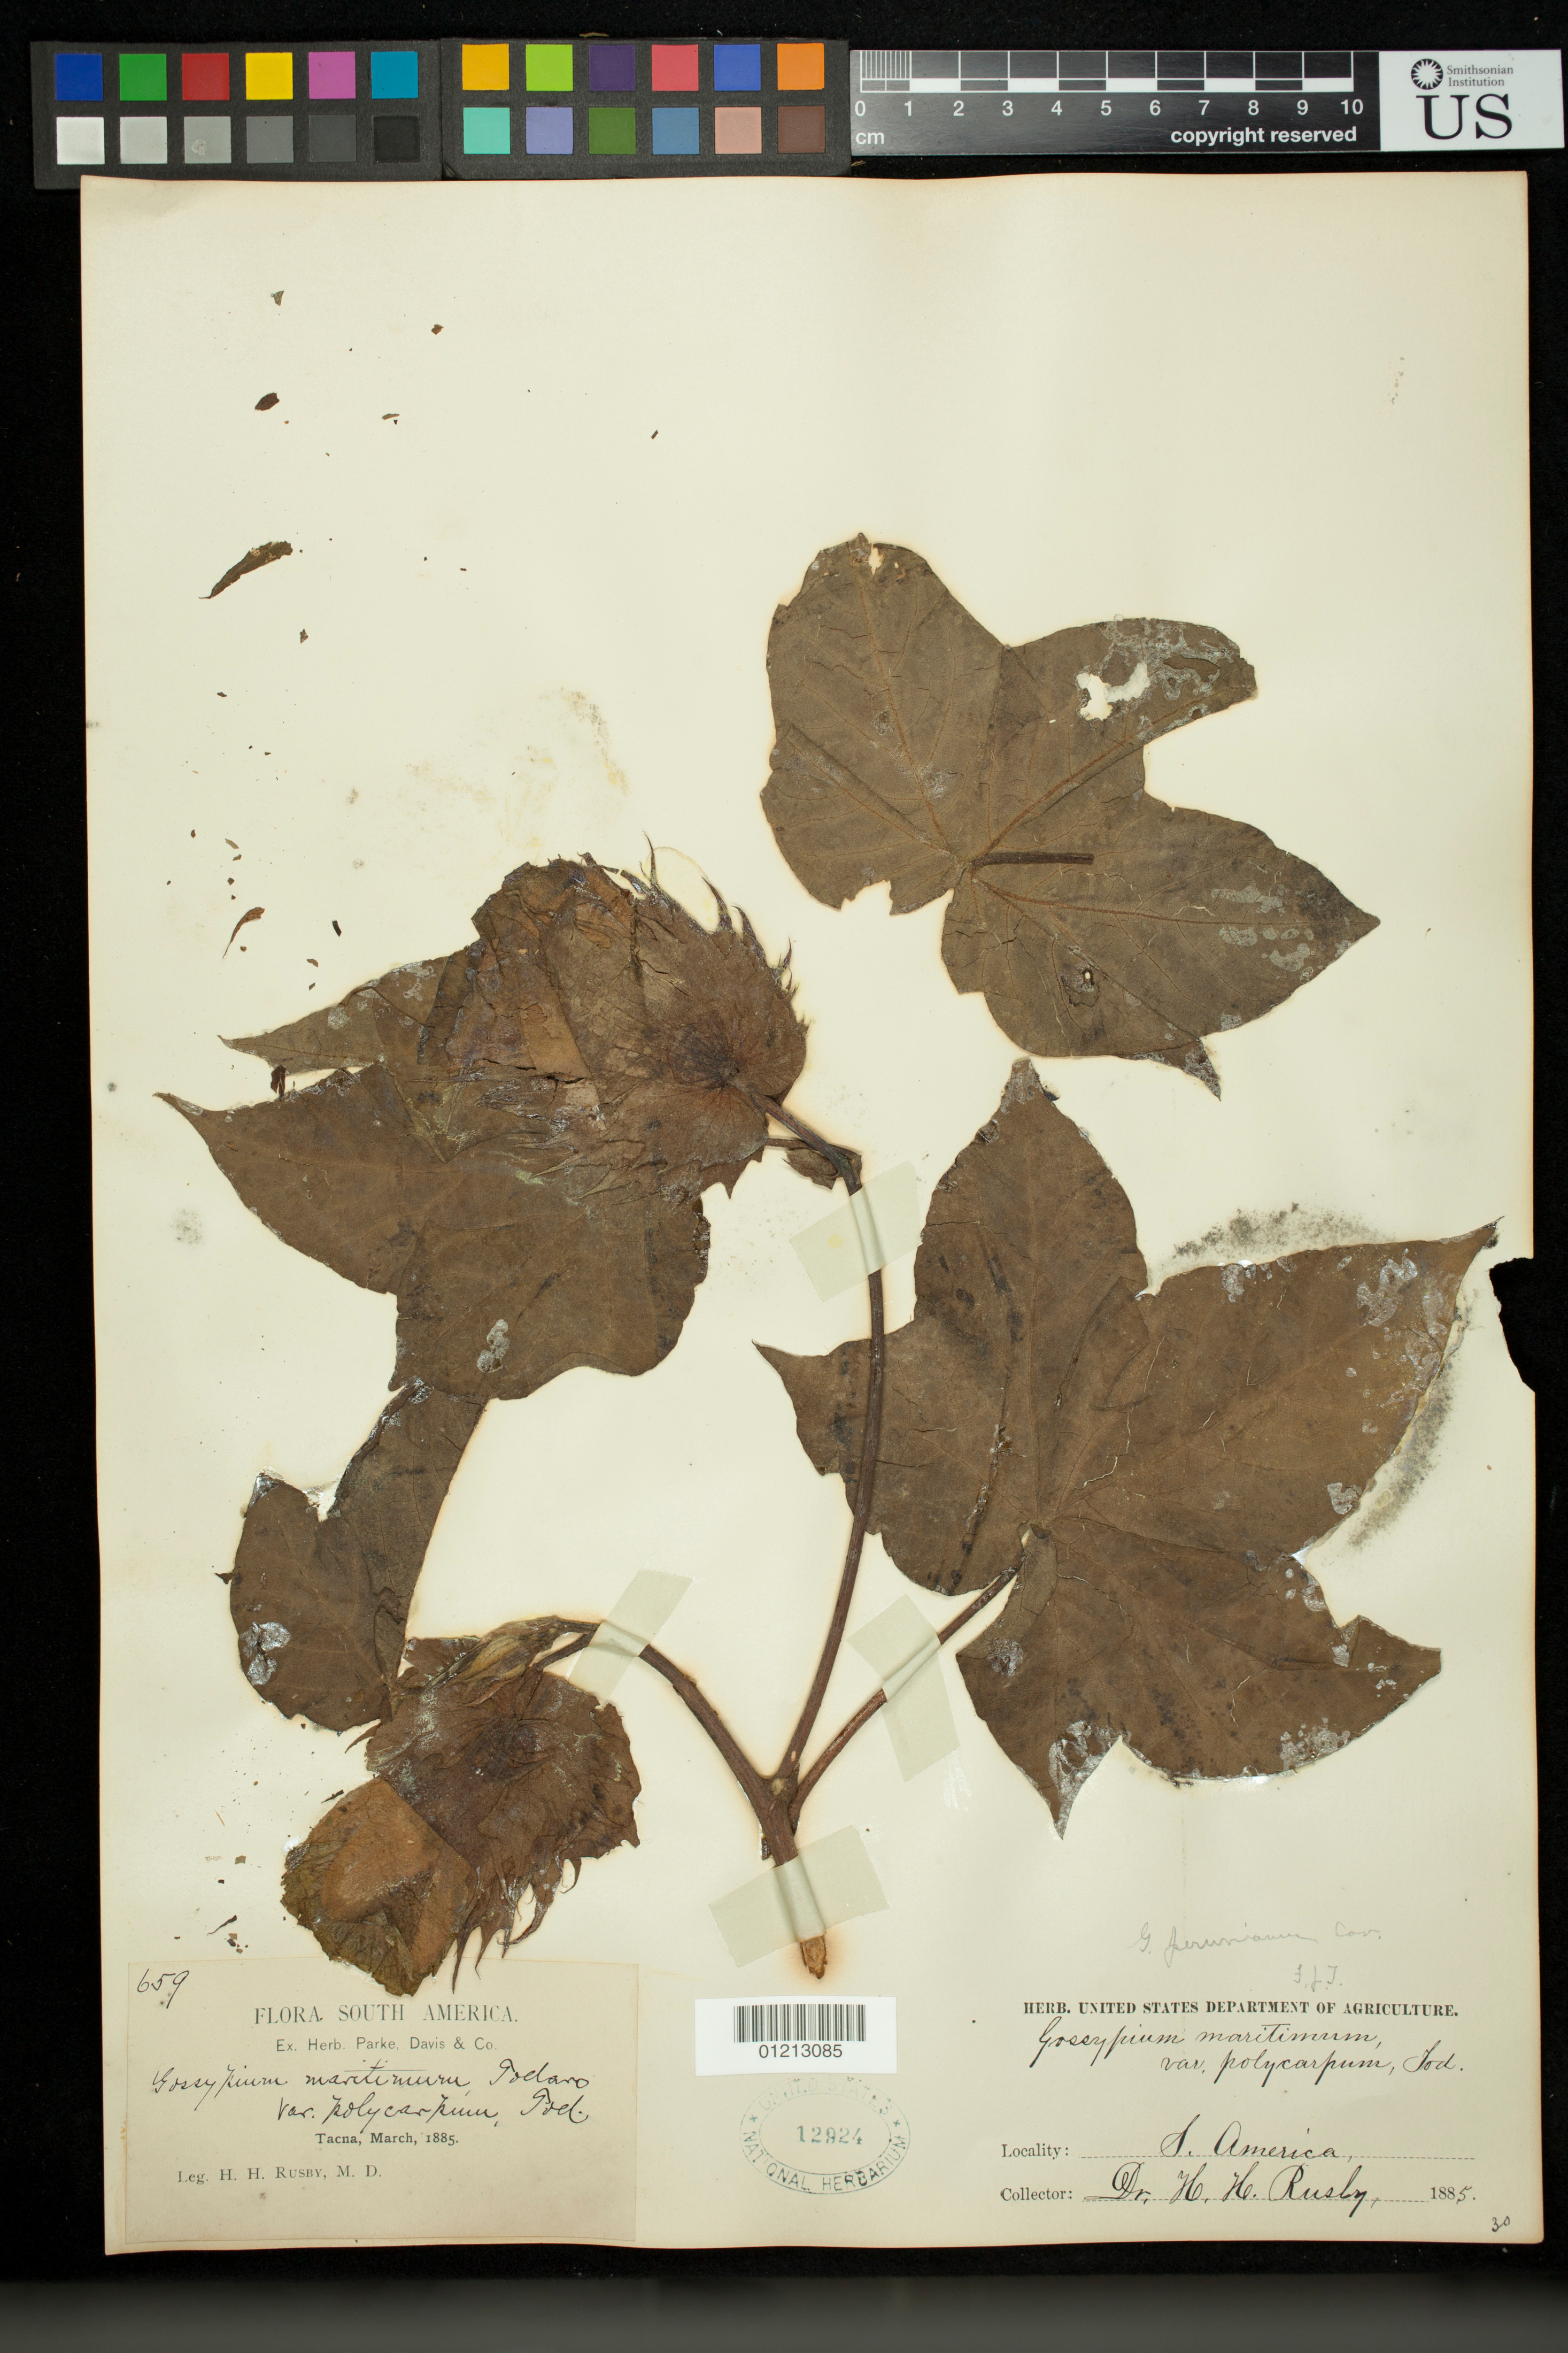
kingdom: Plantae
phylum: Tracheophyta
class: Magnoliopsida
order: Malvales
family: Malvaceae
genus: Gossypium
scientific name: Gossypium peruvianum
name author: Cav.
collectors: H. H. Rusby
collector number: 659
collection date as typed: Mar 1885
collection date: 1885-03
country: Peru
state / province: Tacna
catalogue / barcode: US 12924